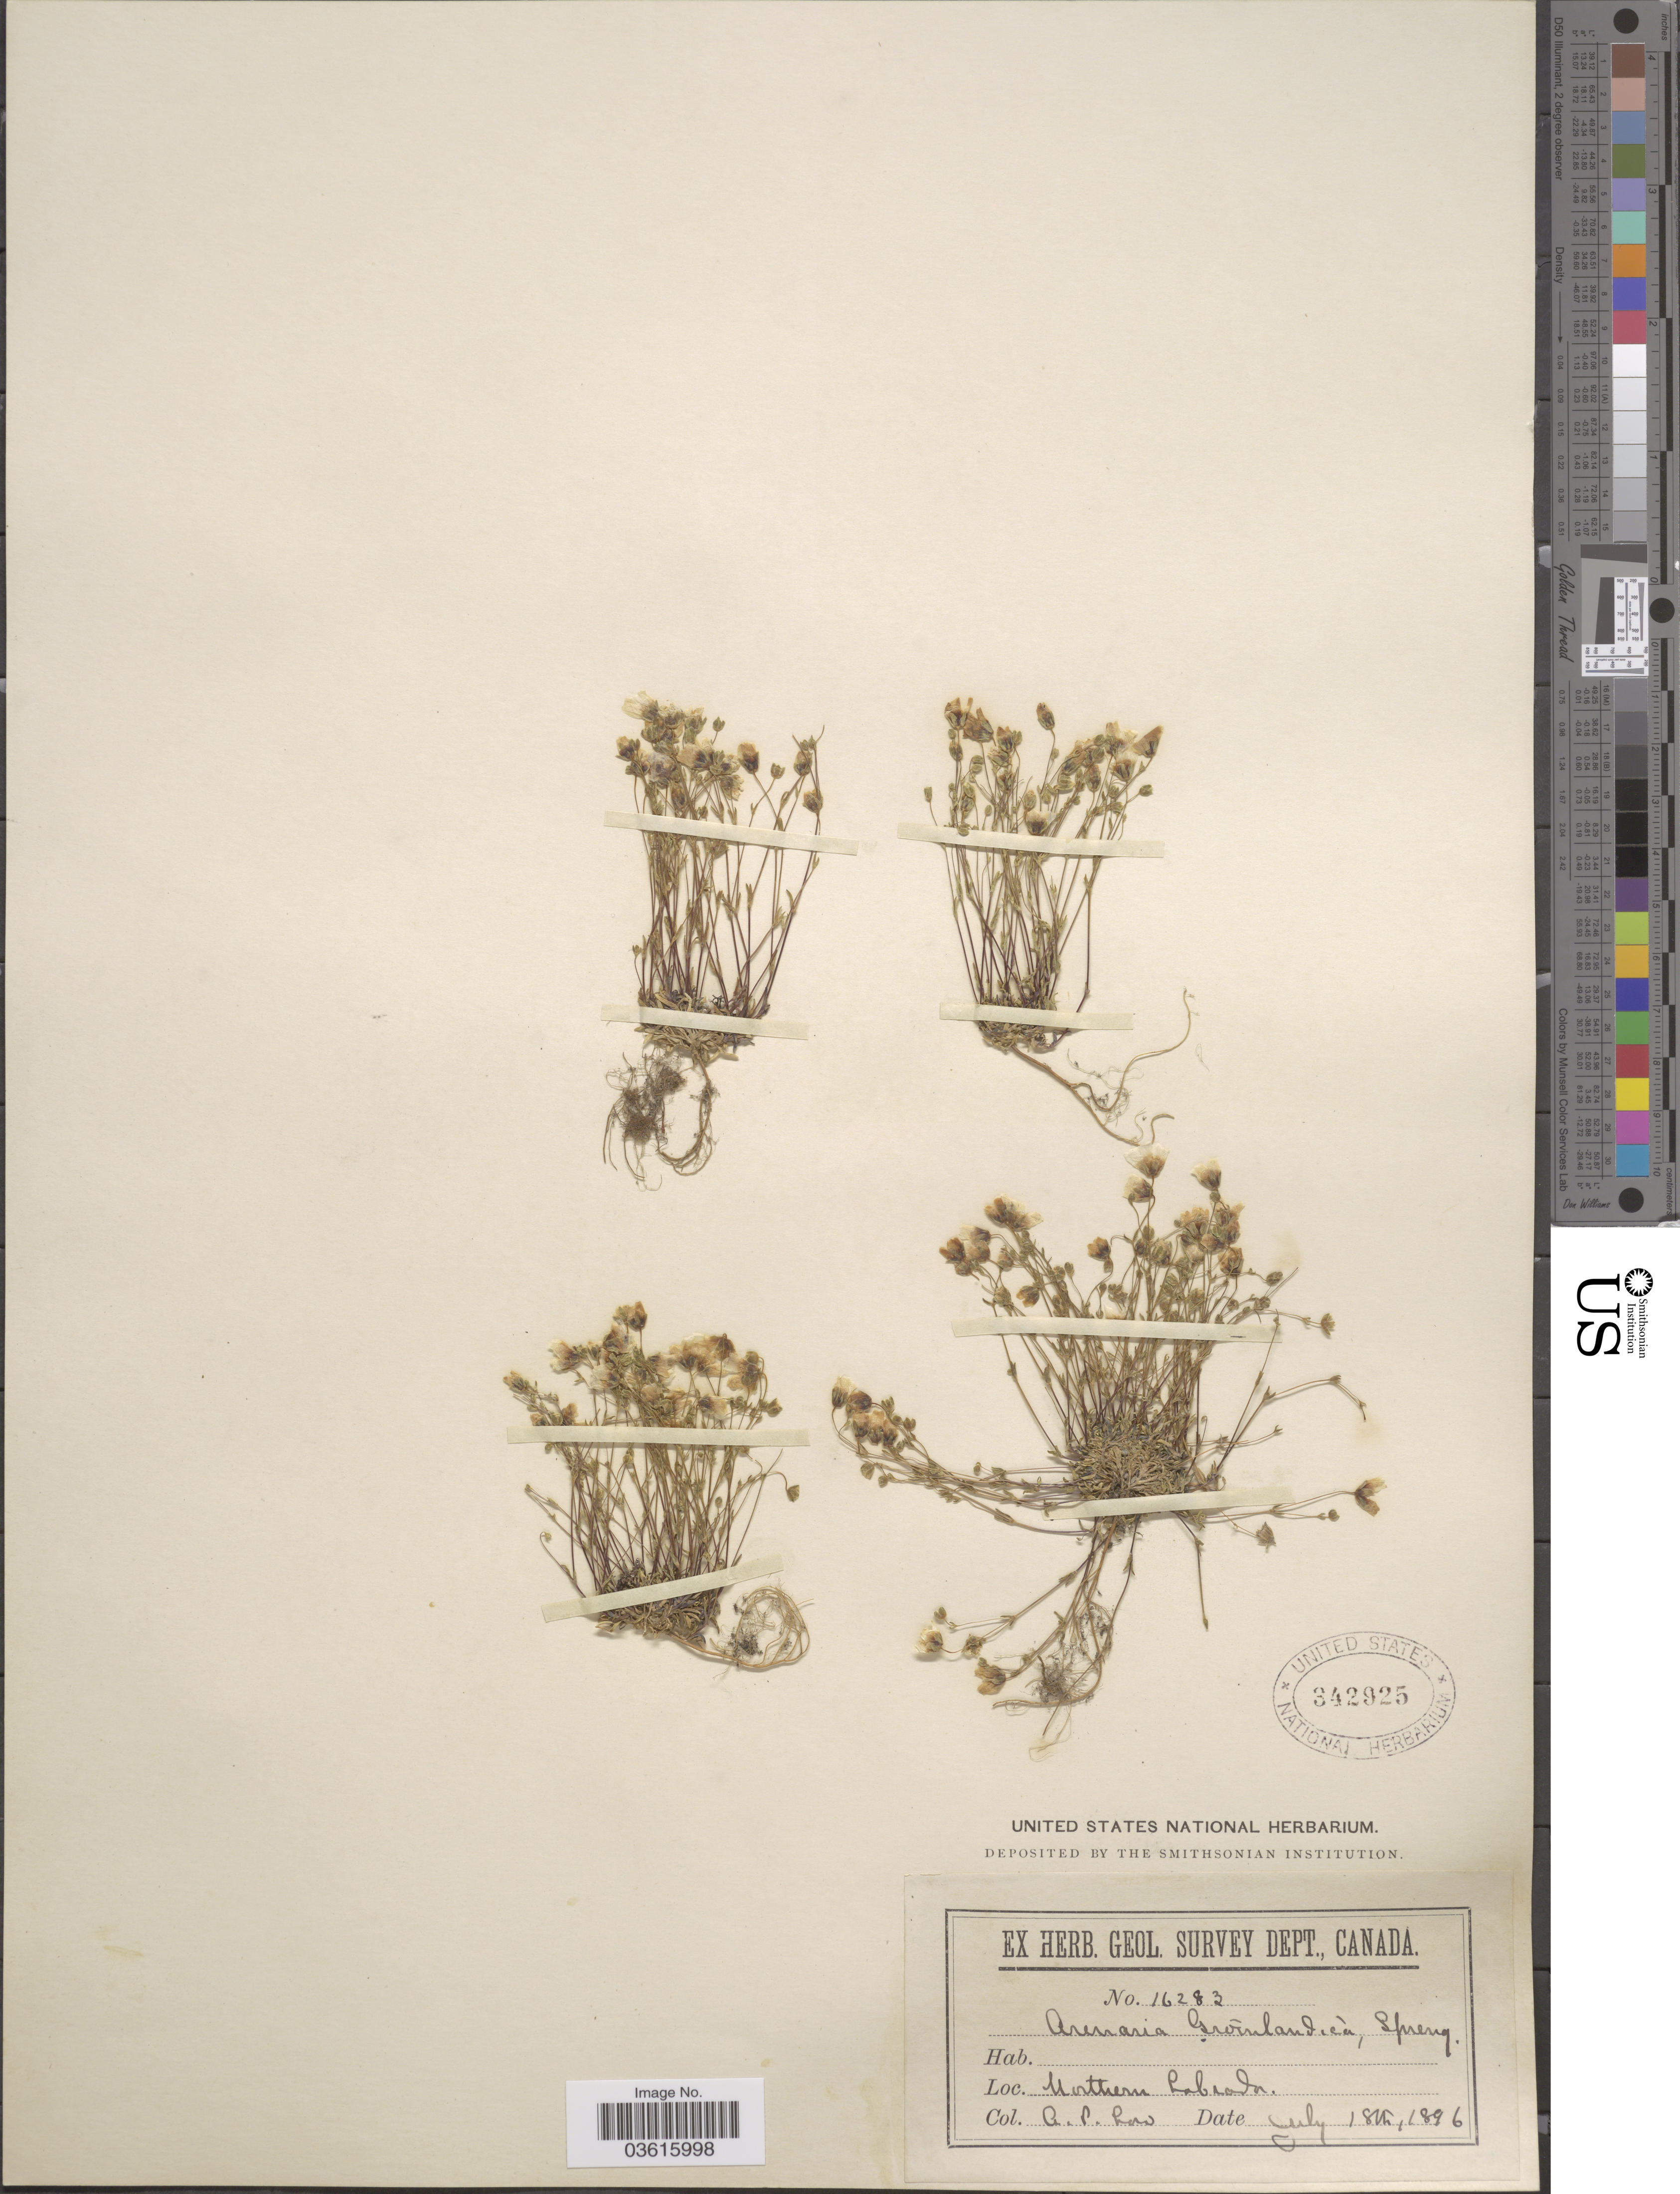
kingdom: Plantae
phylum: Tracheophyta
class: Magnoliopsida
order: Caryophyllales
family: Caryophyllaceae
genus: Minuartia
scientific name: Minuartia groenlandica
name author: (Retz.) Ostenf.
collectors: A. Low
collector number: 16283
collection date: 1896-07-18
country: Canada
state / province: Newfoundland and Labrador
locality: Northern Labrador.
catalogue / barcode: US 342925